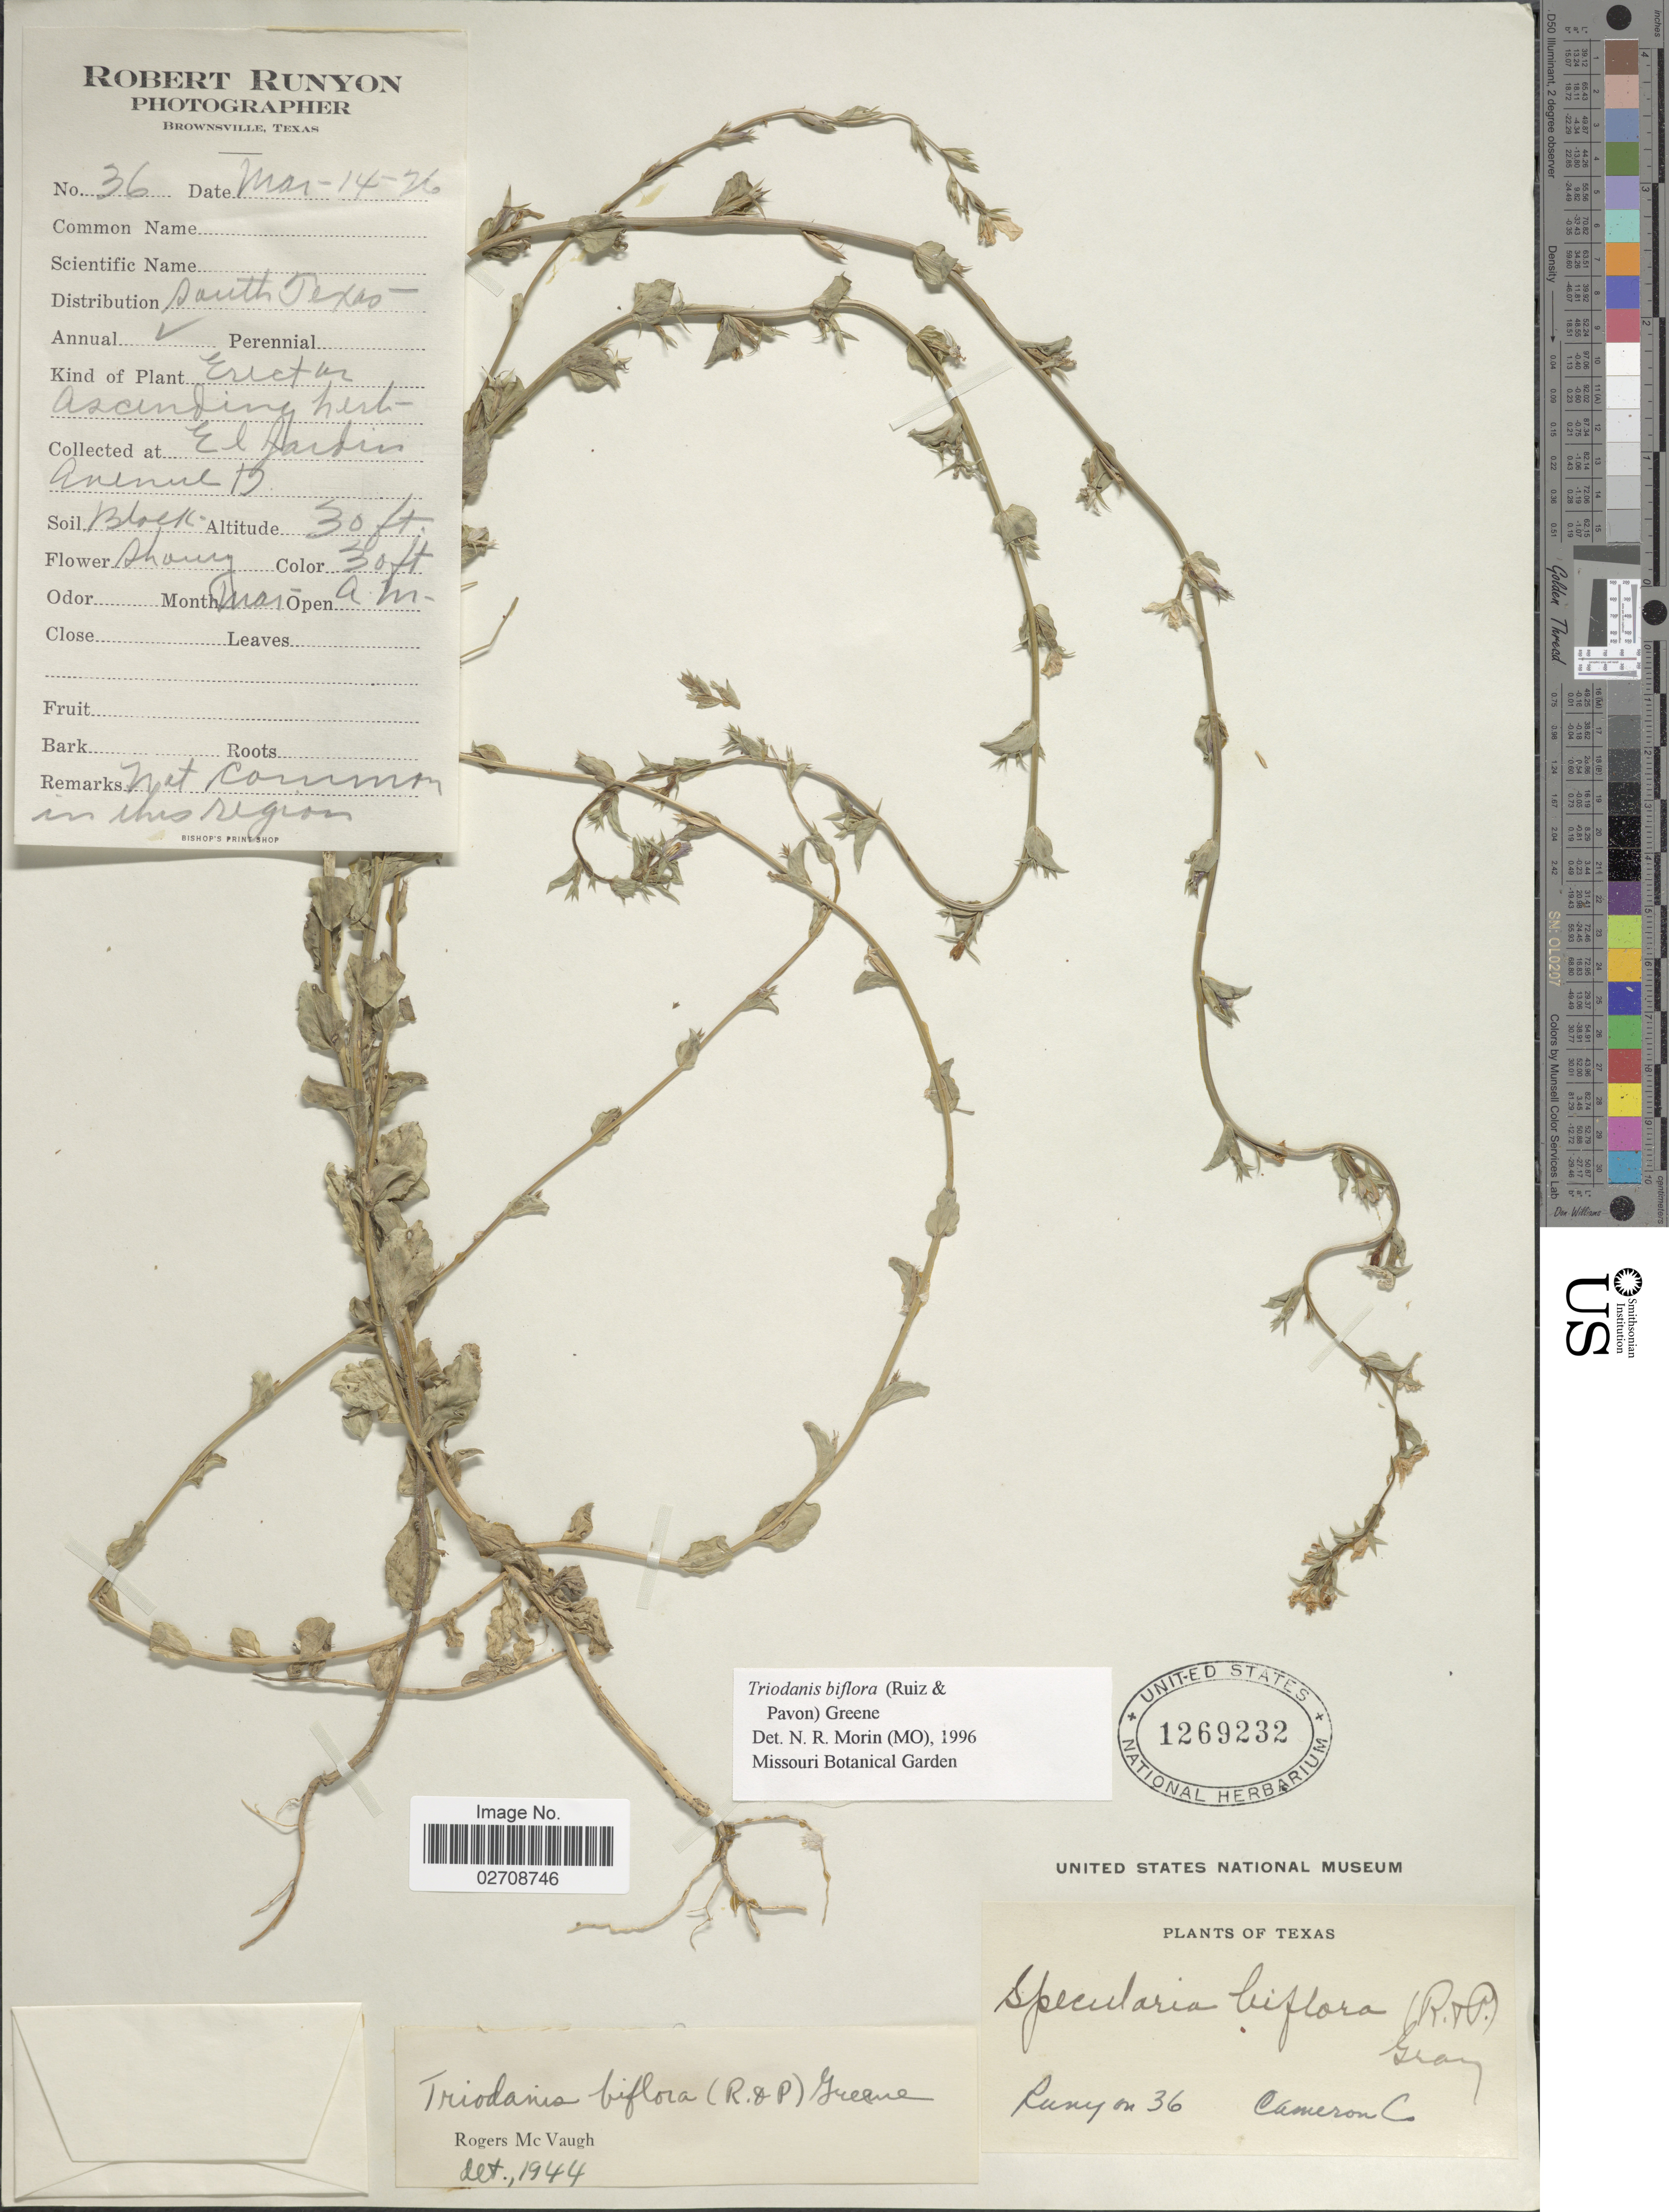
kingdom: Plantae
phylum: Tracheophyta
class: Magnoliopsida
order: Asterales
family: Campanulaceae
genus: Triodanis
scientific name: Triodanis biflora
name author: (Ruiz & Pav.) Greene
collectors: R. Runyon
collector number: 36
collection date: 1926-03-14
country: United States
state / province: Texas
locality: South Texas, El Jardin, Avenue D., Cameron Co.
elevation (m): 9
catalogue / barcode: US 1269232